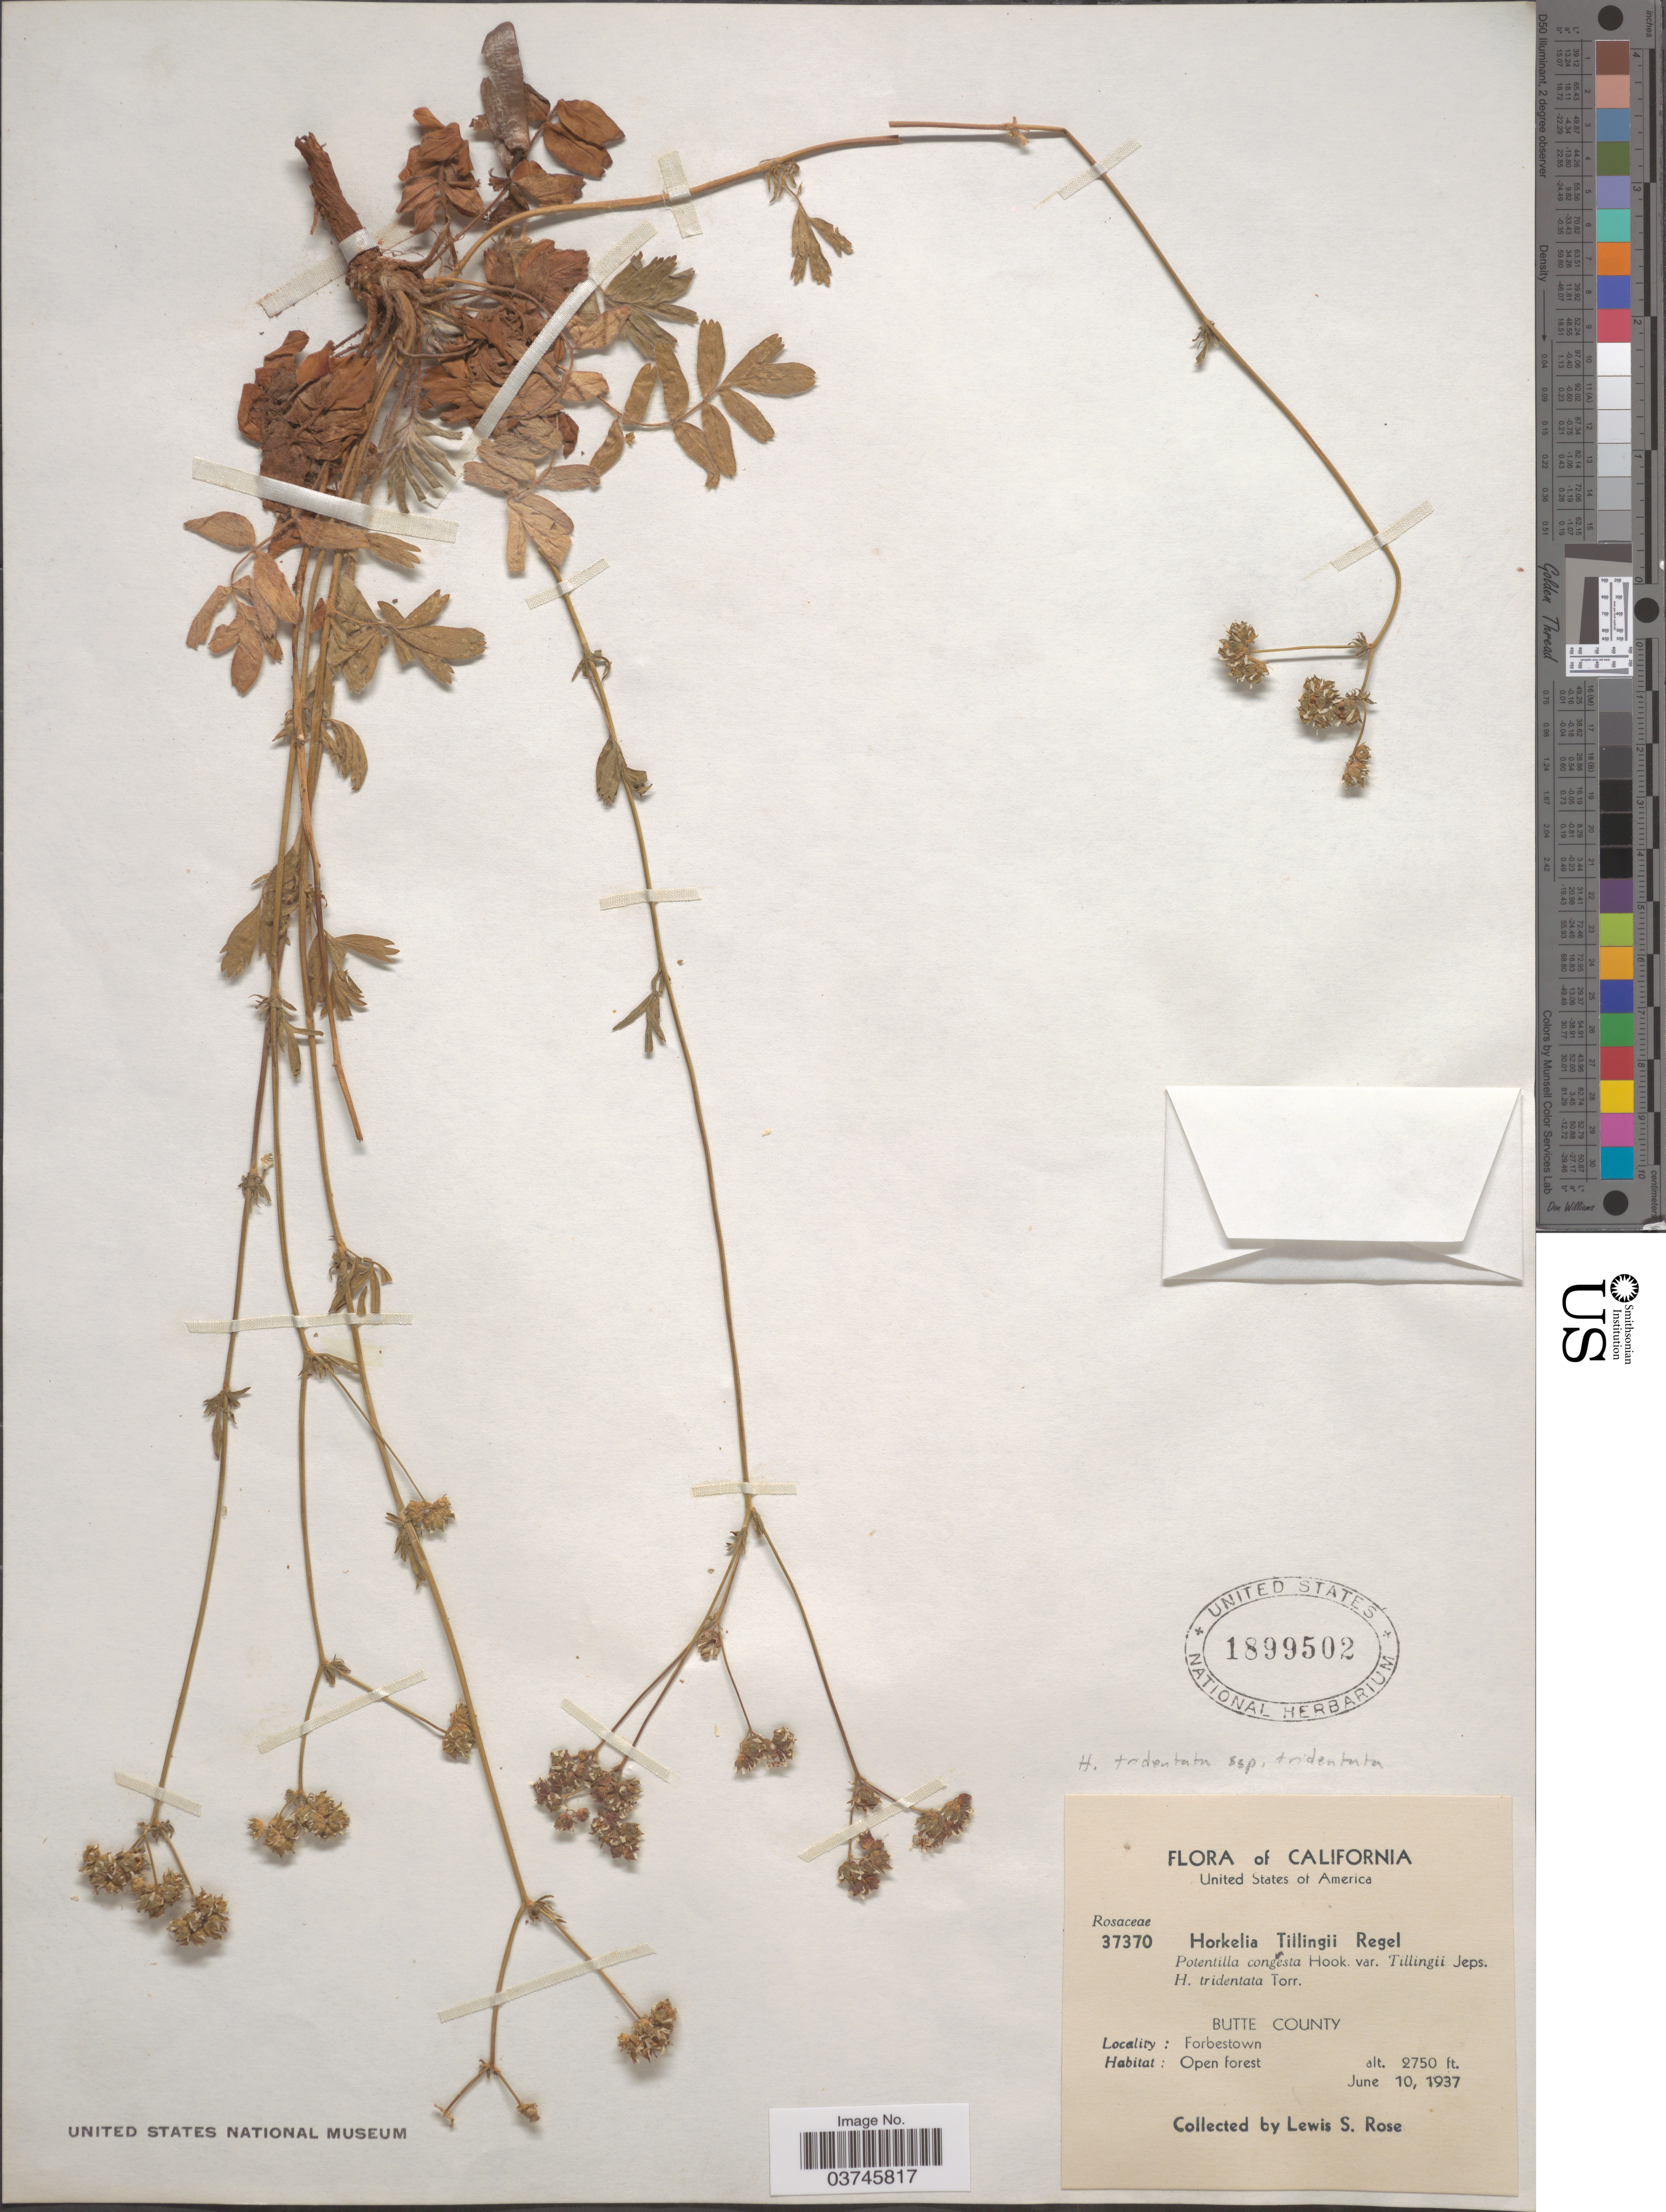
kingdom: Plantae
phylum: Tracheophyta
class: Magnoliopsida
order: Rosales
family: Rosaceae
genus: Potentilla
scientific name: Potentilla tilingii var. tilingii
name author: (Regel) Greene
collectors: L. S. Rose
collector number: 37370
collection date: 1937-06-10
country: United States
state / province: California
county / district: Butte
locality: Butte County. Forbestown.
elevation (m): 838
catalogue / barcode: US 1899502